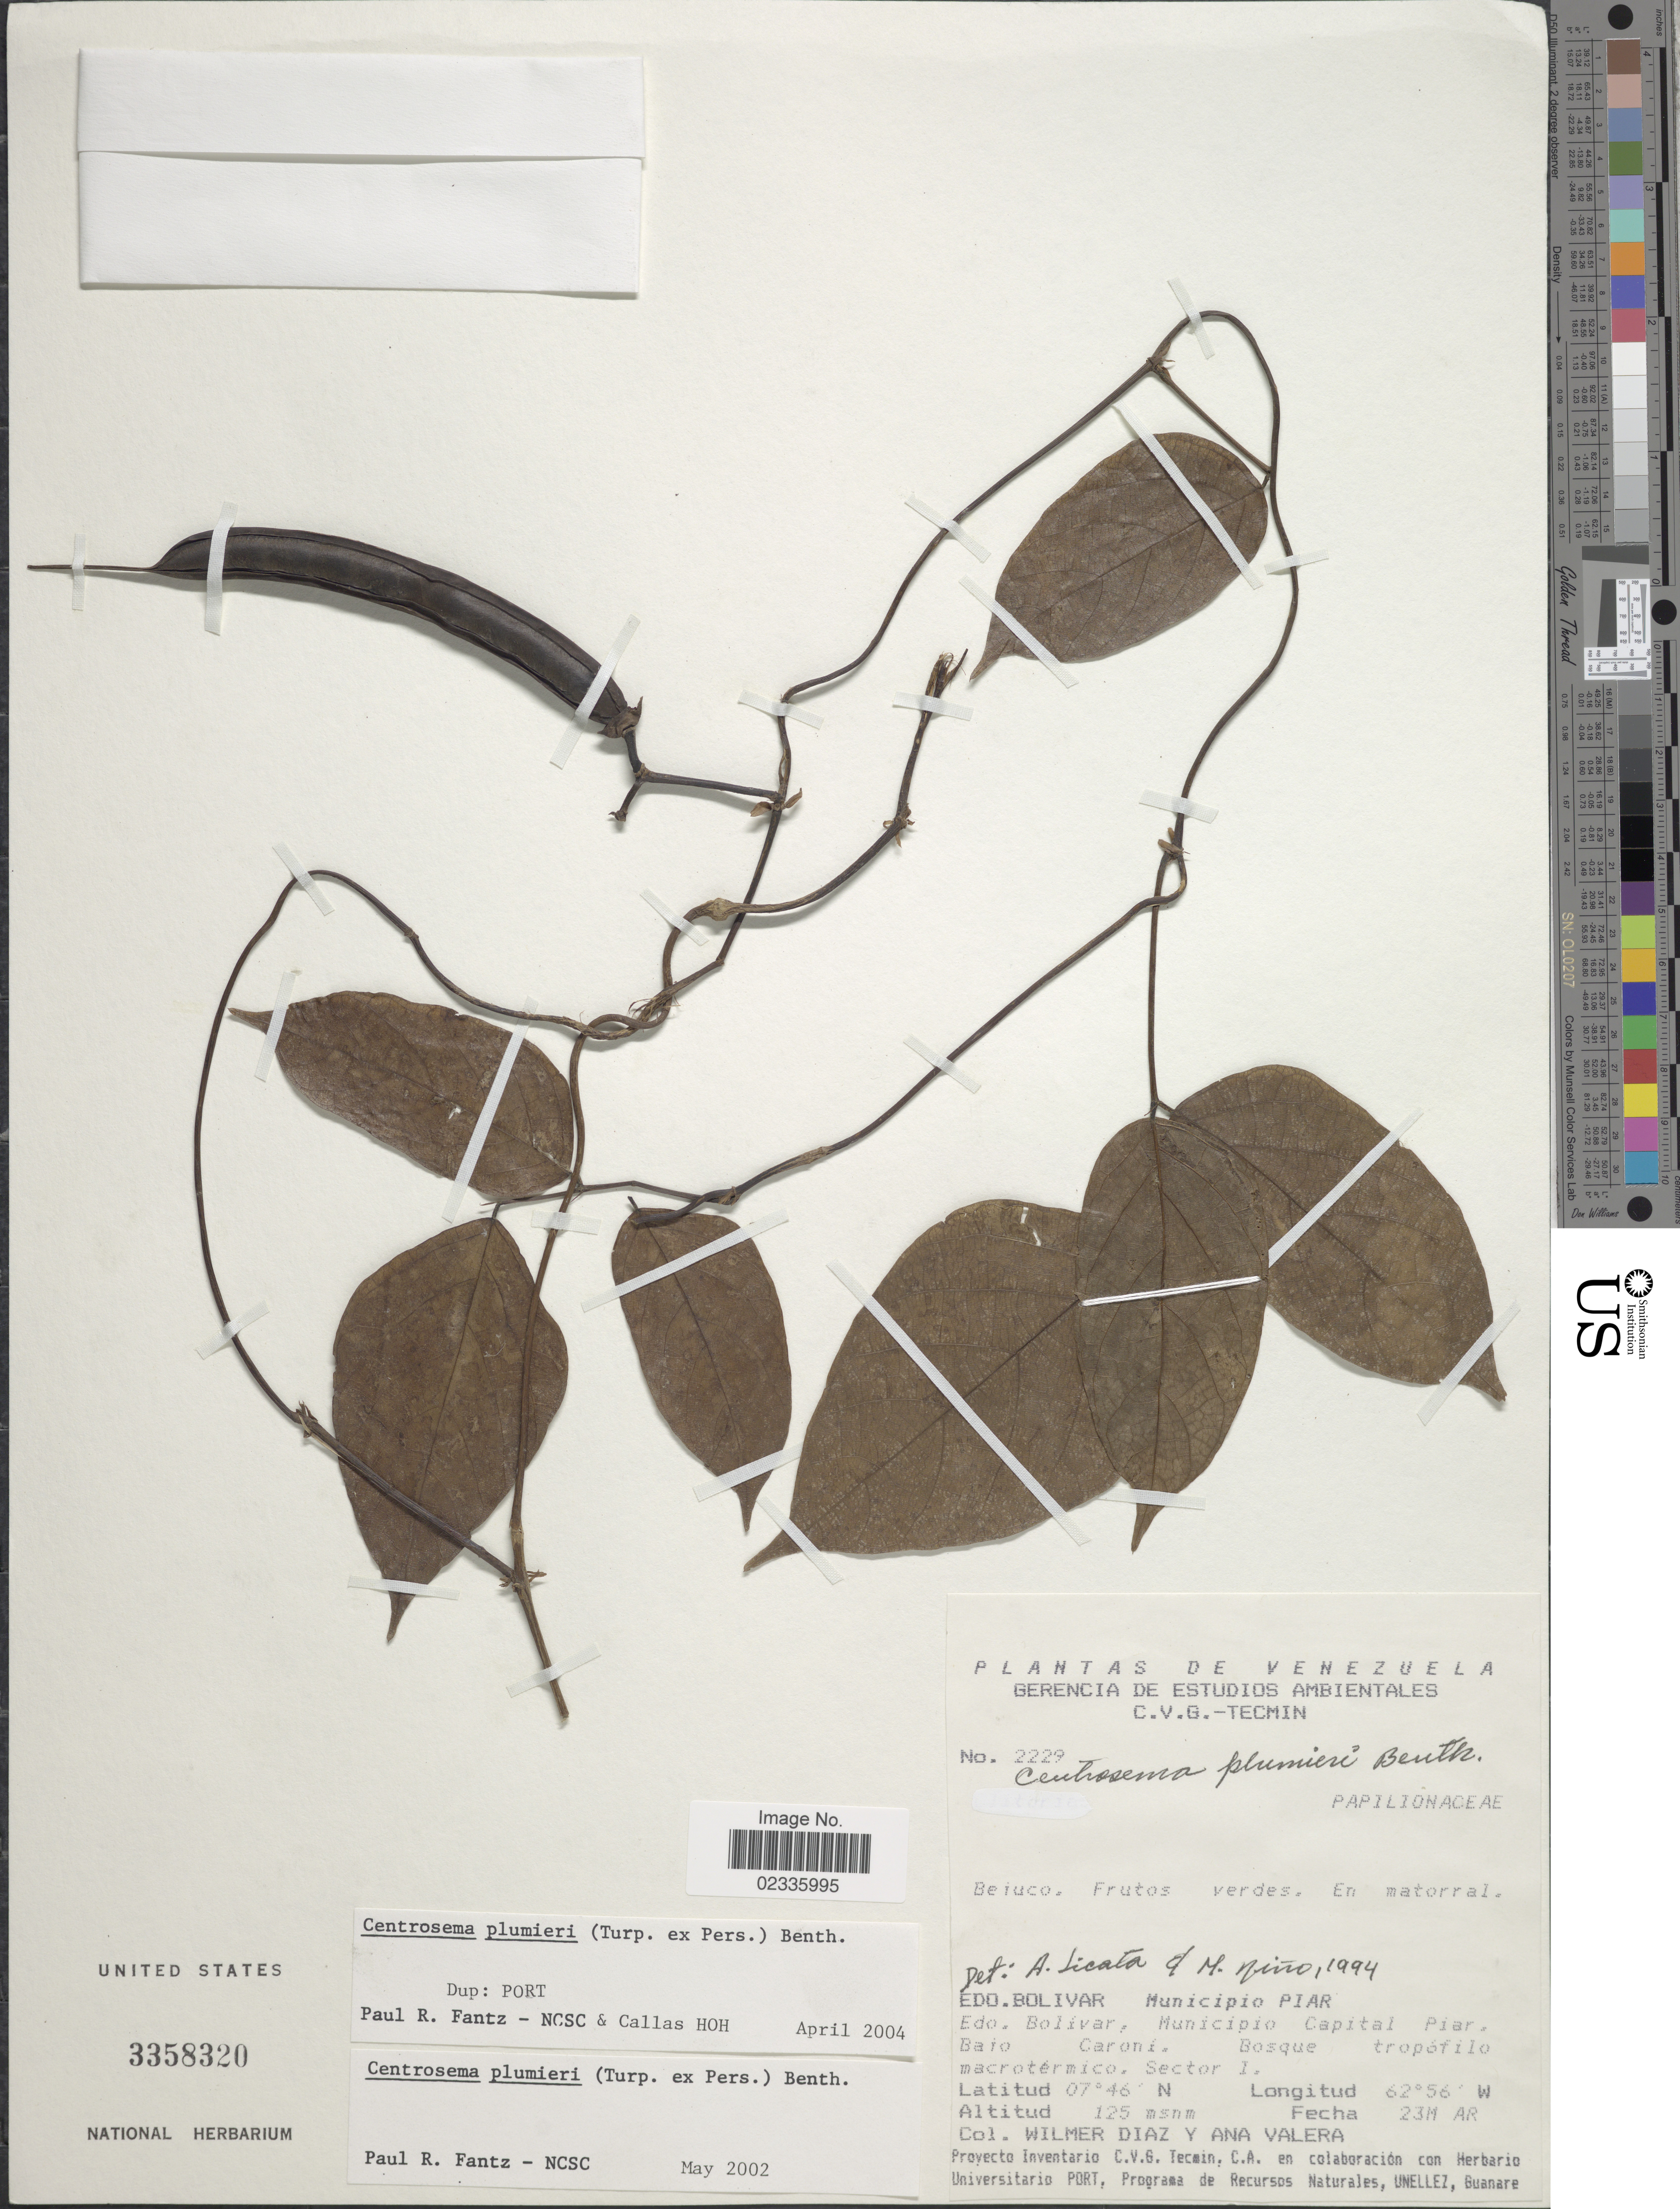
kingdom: Plantae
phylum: Tracheophyta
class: Magnoliopsida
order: Fabales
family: Fabaceae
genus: Centrosema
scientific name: Centrosema plumieri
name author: (Turpin ex Pers.) Benth.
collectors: W. Díaz P. & A. Valera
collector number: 2229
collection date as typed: Transcribed d/m/y: /3/23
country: Venezuela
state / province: Bolivar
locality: Municipio Capital Piar, Baio Caroni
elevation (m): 125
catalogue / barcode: US 3358320